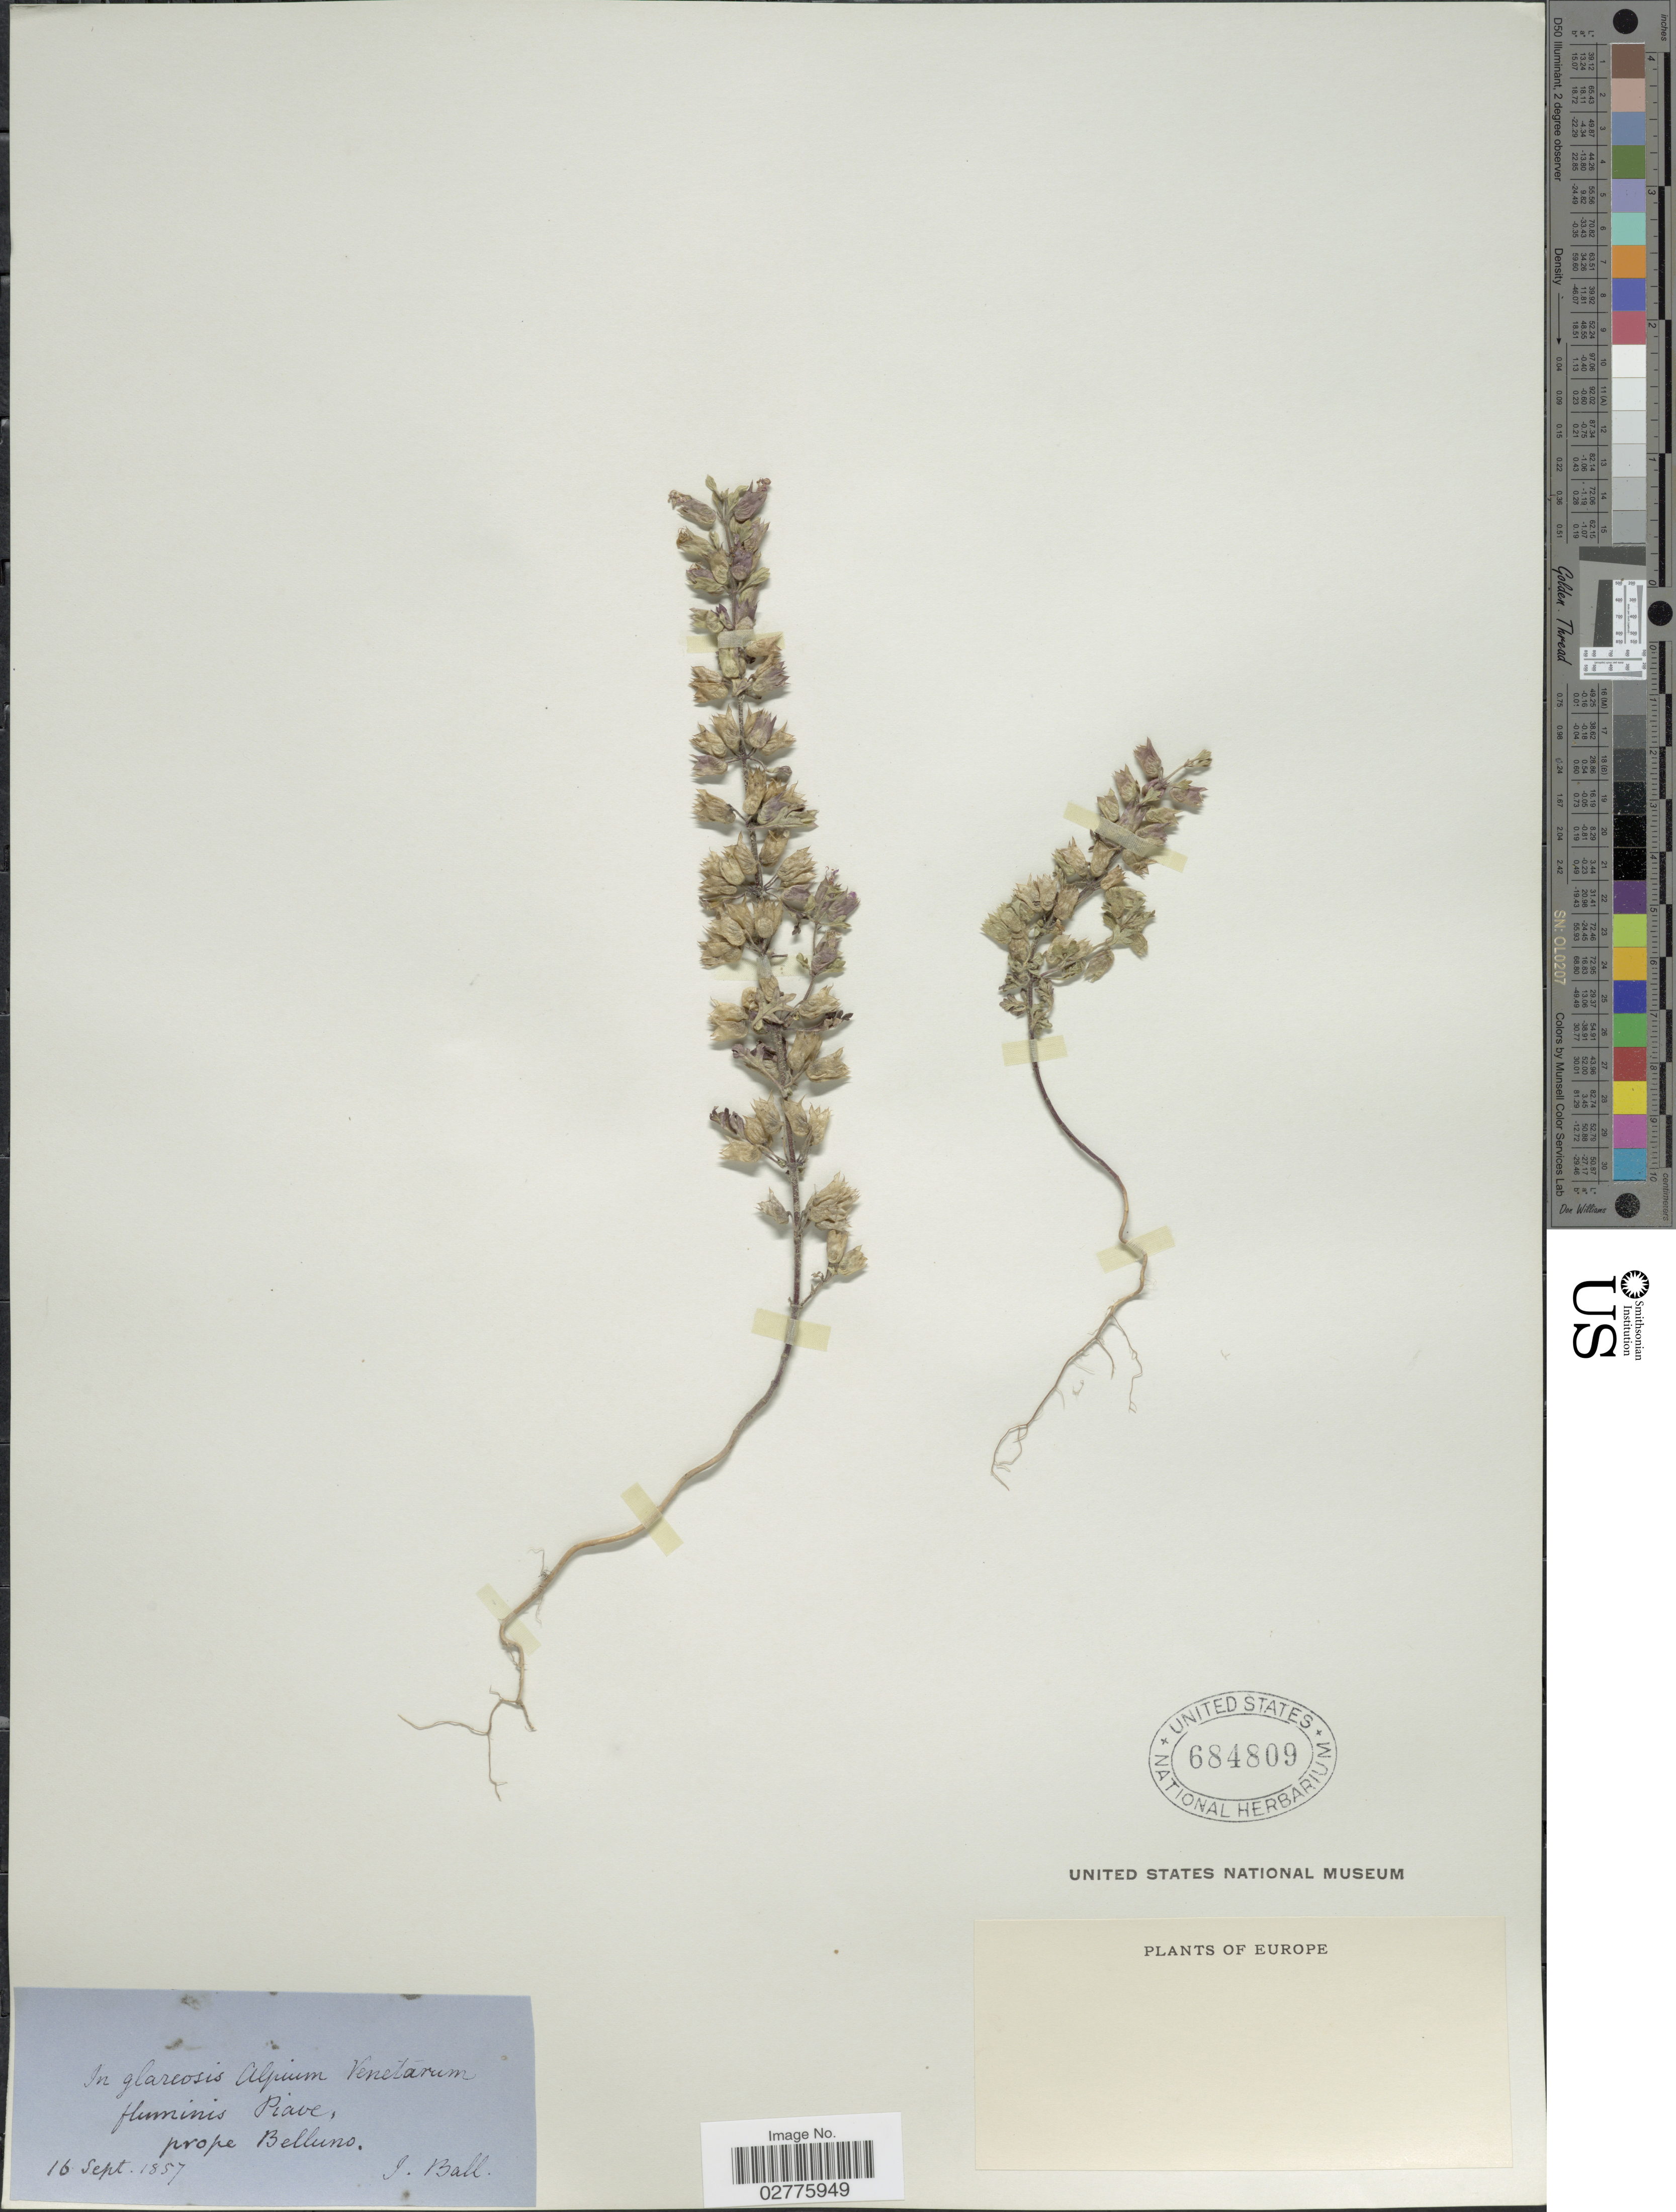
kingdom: Plantae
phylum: Tracheophyta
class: Magnoliopsida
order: Lamiales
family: Lamiaceae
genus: Teucrium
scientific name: Teucrium sp.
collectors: J. Ball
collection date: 1857-09-16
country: Switzerland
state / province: Glarus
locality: In glareosis Alpium Venetarum fluminis Piave, prope Belluno. Europe.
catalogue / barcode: US 684809